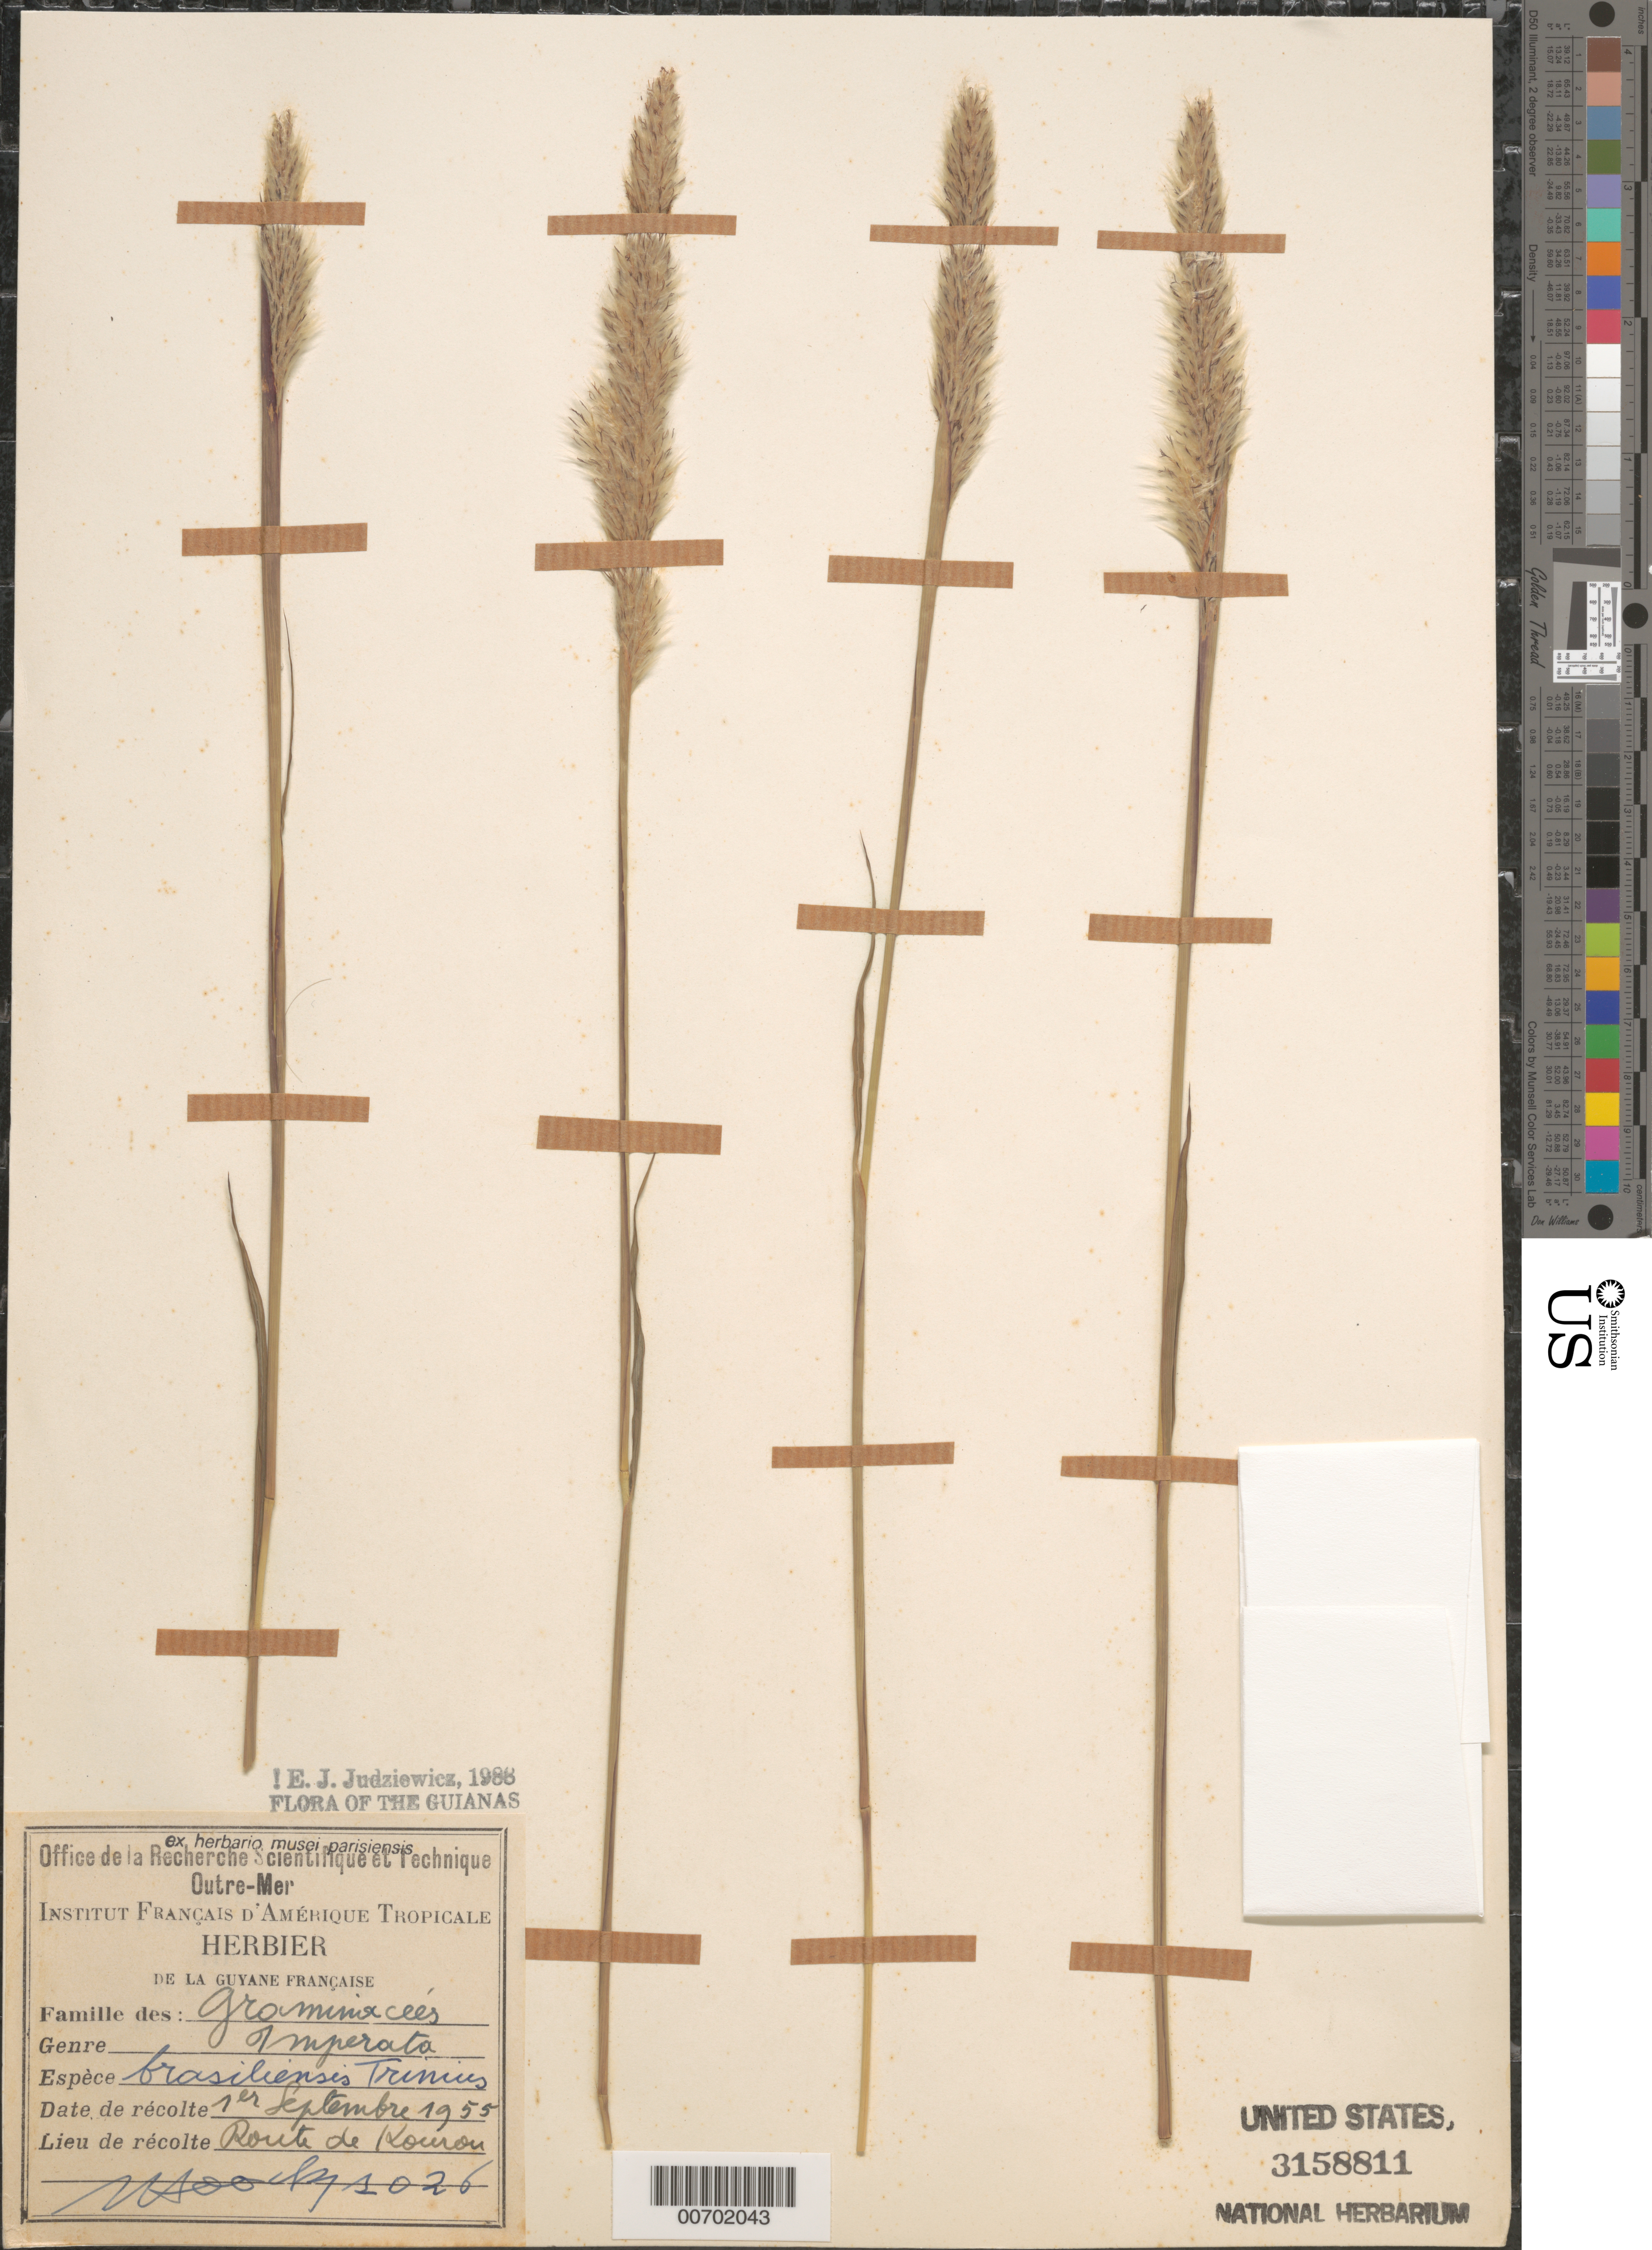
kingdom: Plantae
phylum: Tracheophyta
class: Liliopsida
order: Poales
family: Poaceae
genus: Imperata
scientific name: Imperata brasiliensis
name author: Trin.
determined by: Judziewicz, E. J.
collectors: J. Hoock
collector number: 1026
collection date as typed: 1-Sep-55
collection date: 1955-09-01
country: French Guiana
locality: Route de Kourou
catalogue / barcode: US 3158811